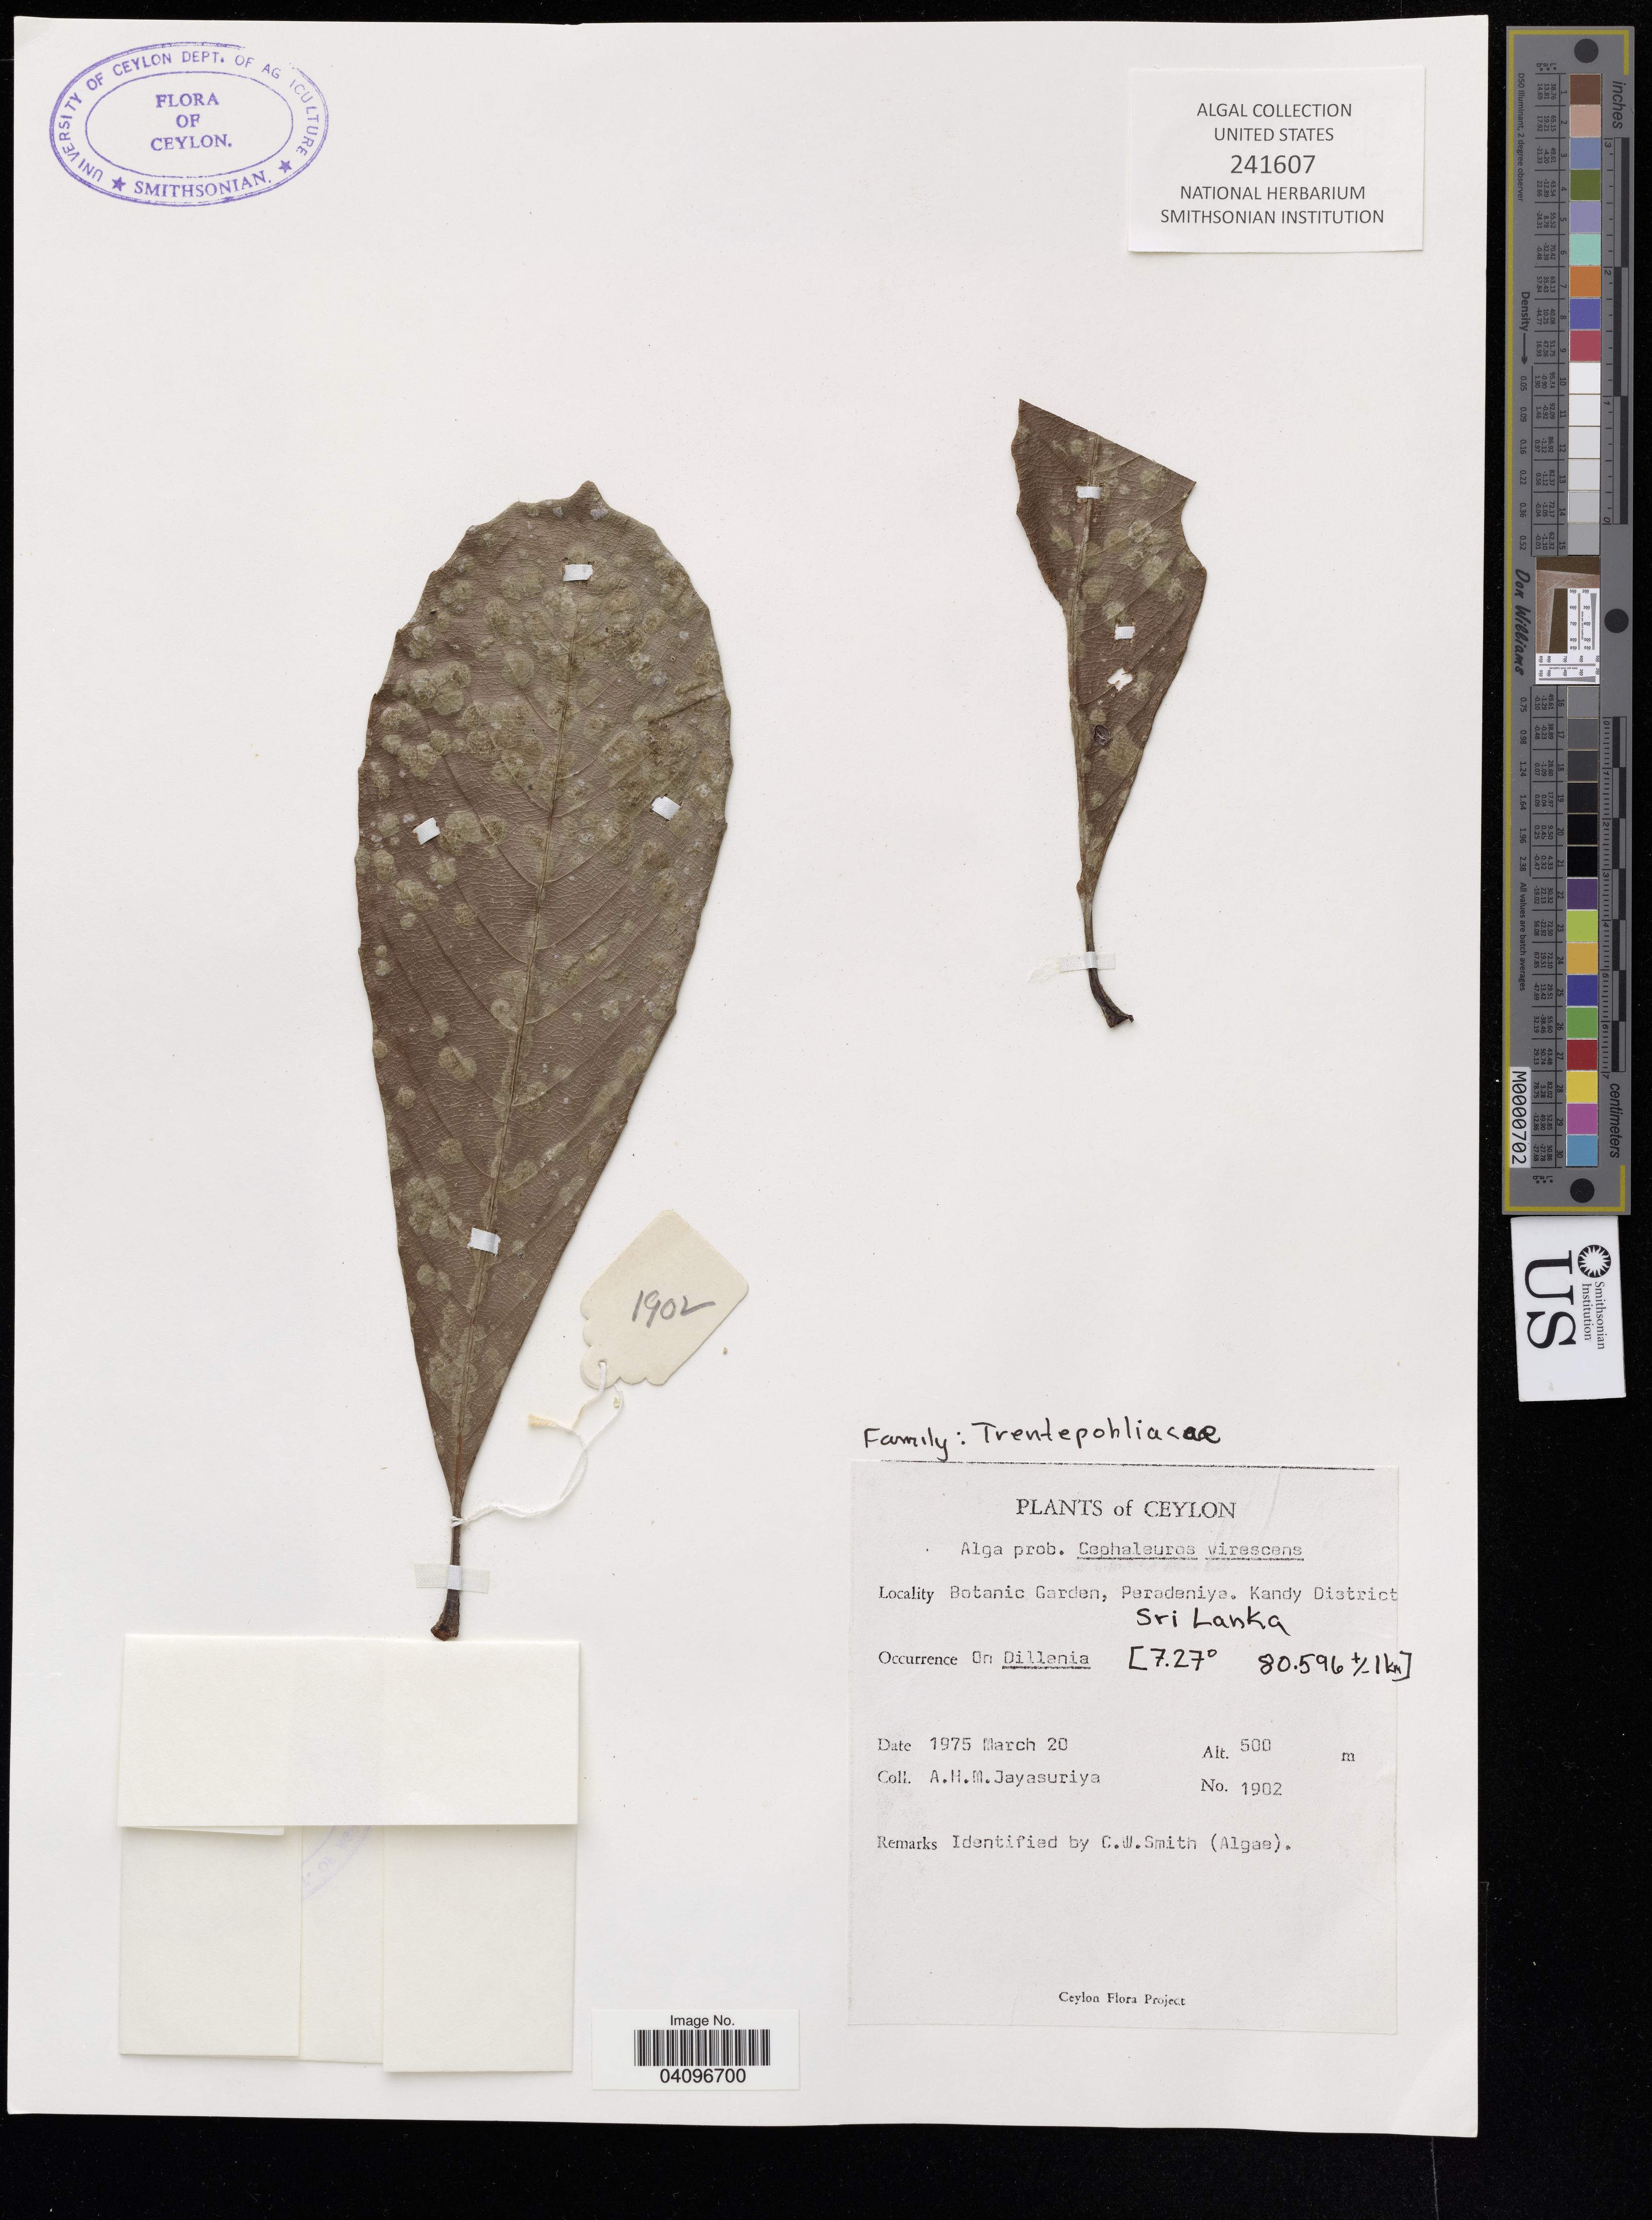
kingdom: Plantae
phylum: Chlorophyta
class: Ulvophyceae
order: Trentepohliales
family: Trentepohliaceae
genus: Cephaleuros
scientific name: Cephaleuros virescens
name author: Kunze ex E.M.Fries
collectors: A. H. Jayasuriya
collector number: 1902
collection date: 1975-03-20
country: Sri Lanka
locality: Ceylon, Botanic Garden, Paradeniya. Kandy District. +/- 1 km.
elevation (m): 500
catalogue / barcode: US 241607